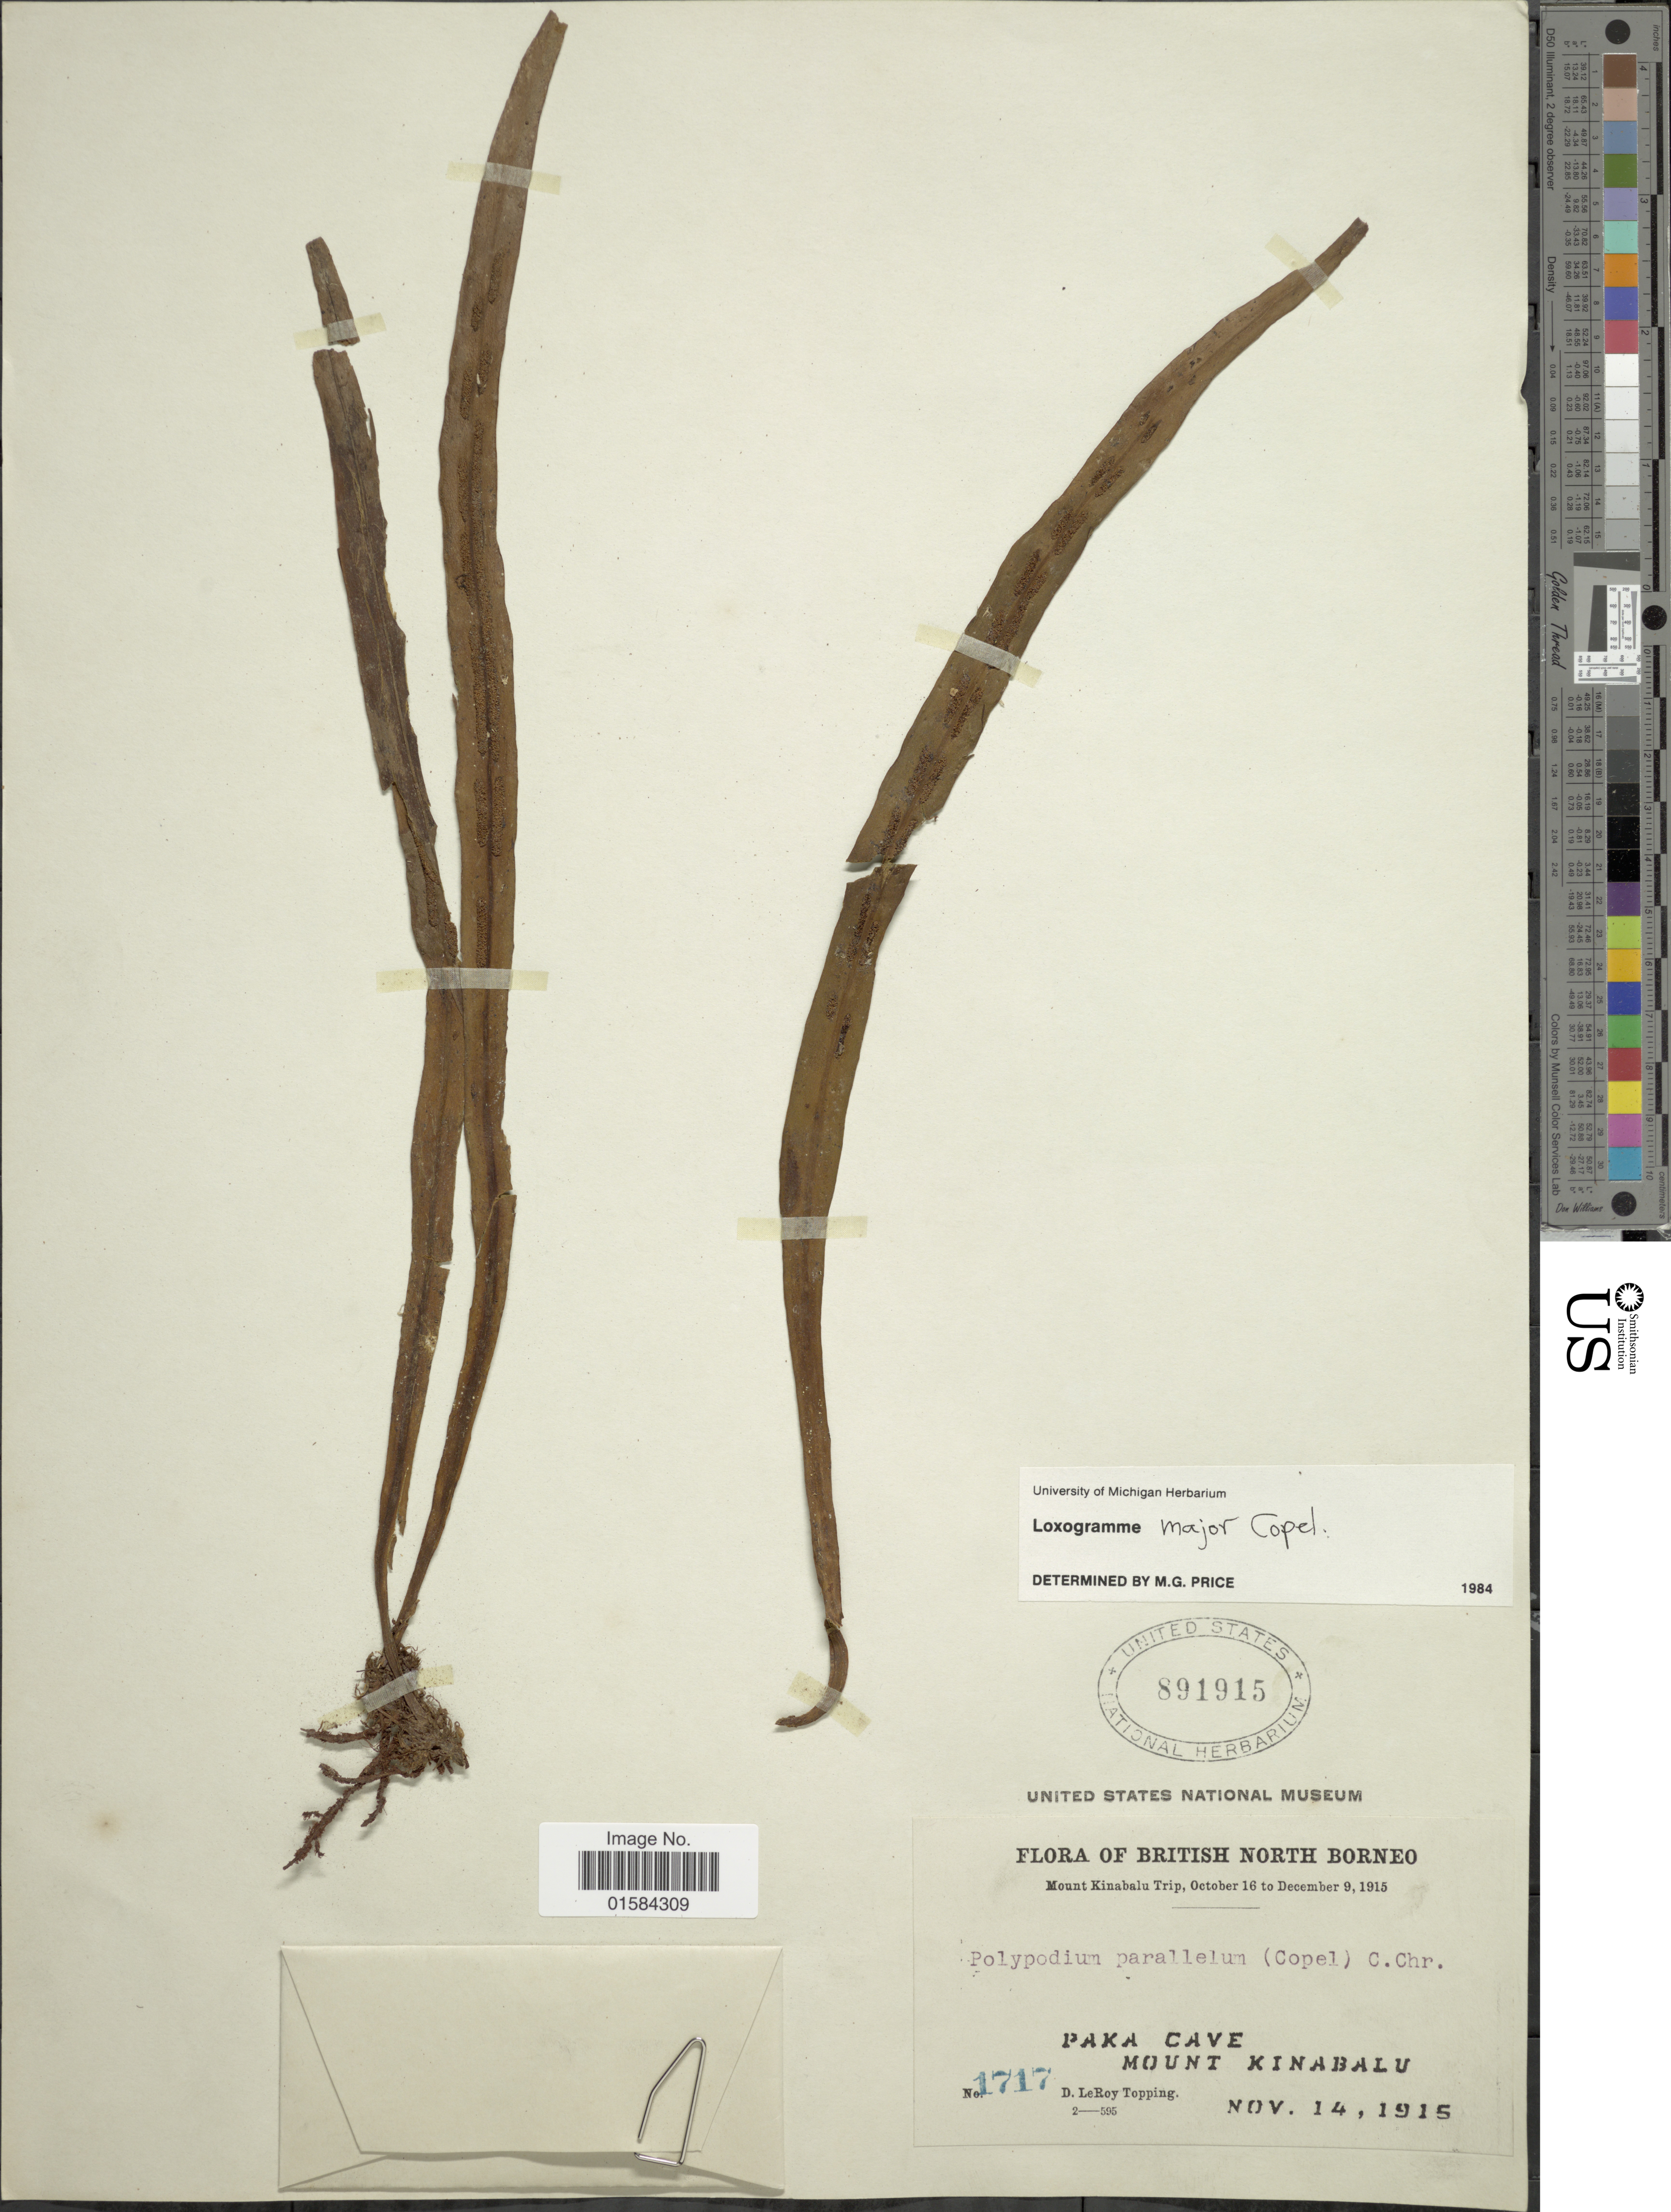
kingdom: Plantae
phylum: Tracheophyta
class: Polypodiopsida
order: Polypodiales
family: Polypodiaceae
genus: Loxogramme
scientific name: Loxogramme major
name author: Copel.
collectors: D. L. Topping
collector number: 1717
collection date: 1915-11-14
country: Malaysia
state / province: Sabah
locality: Bristish North Borneo, Paka Cave, Mount Kinabalu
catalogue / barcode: US 891915